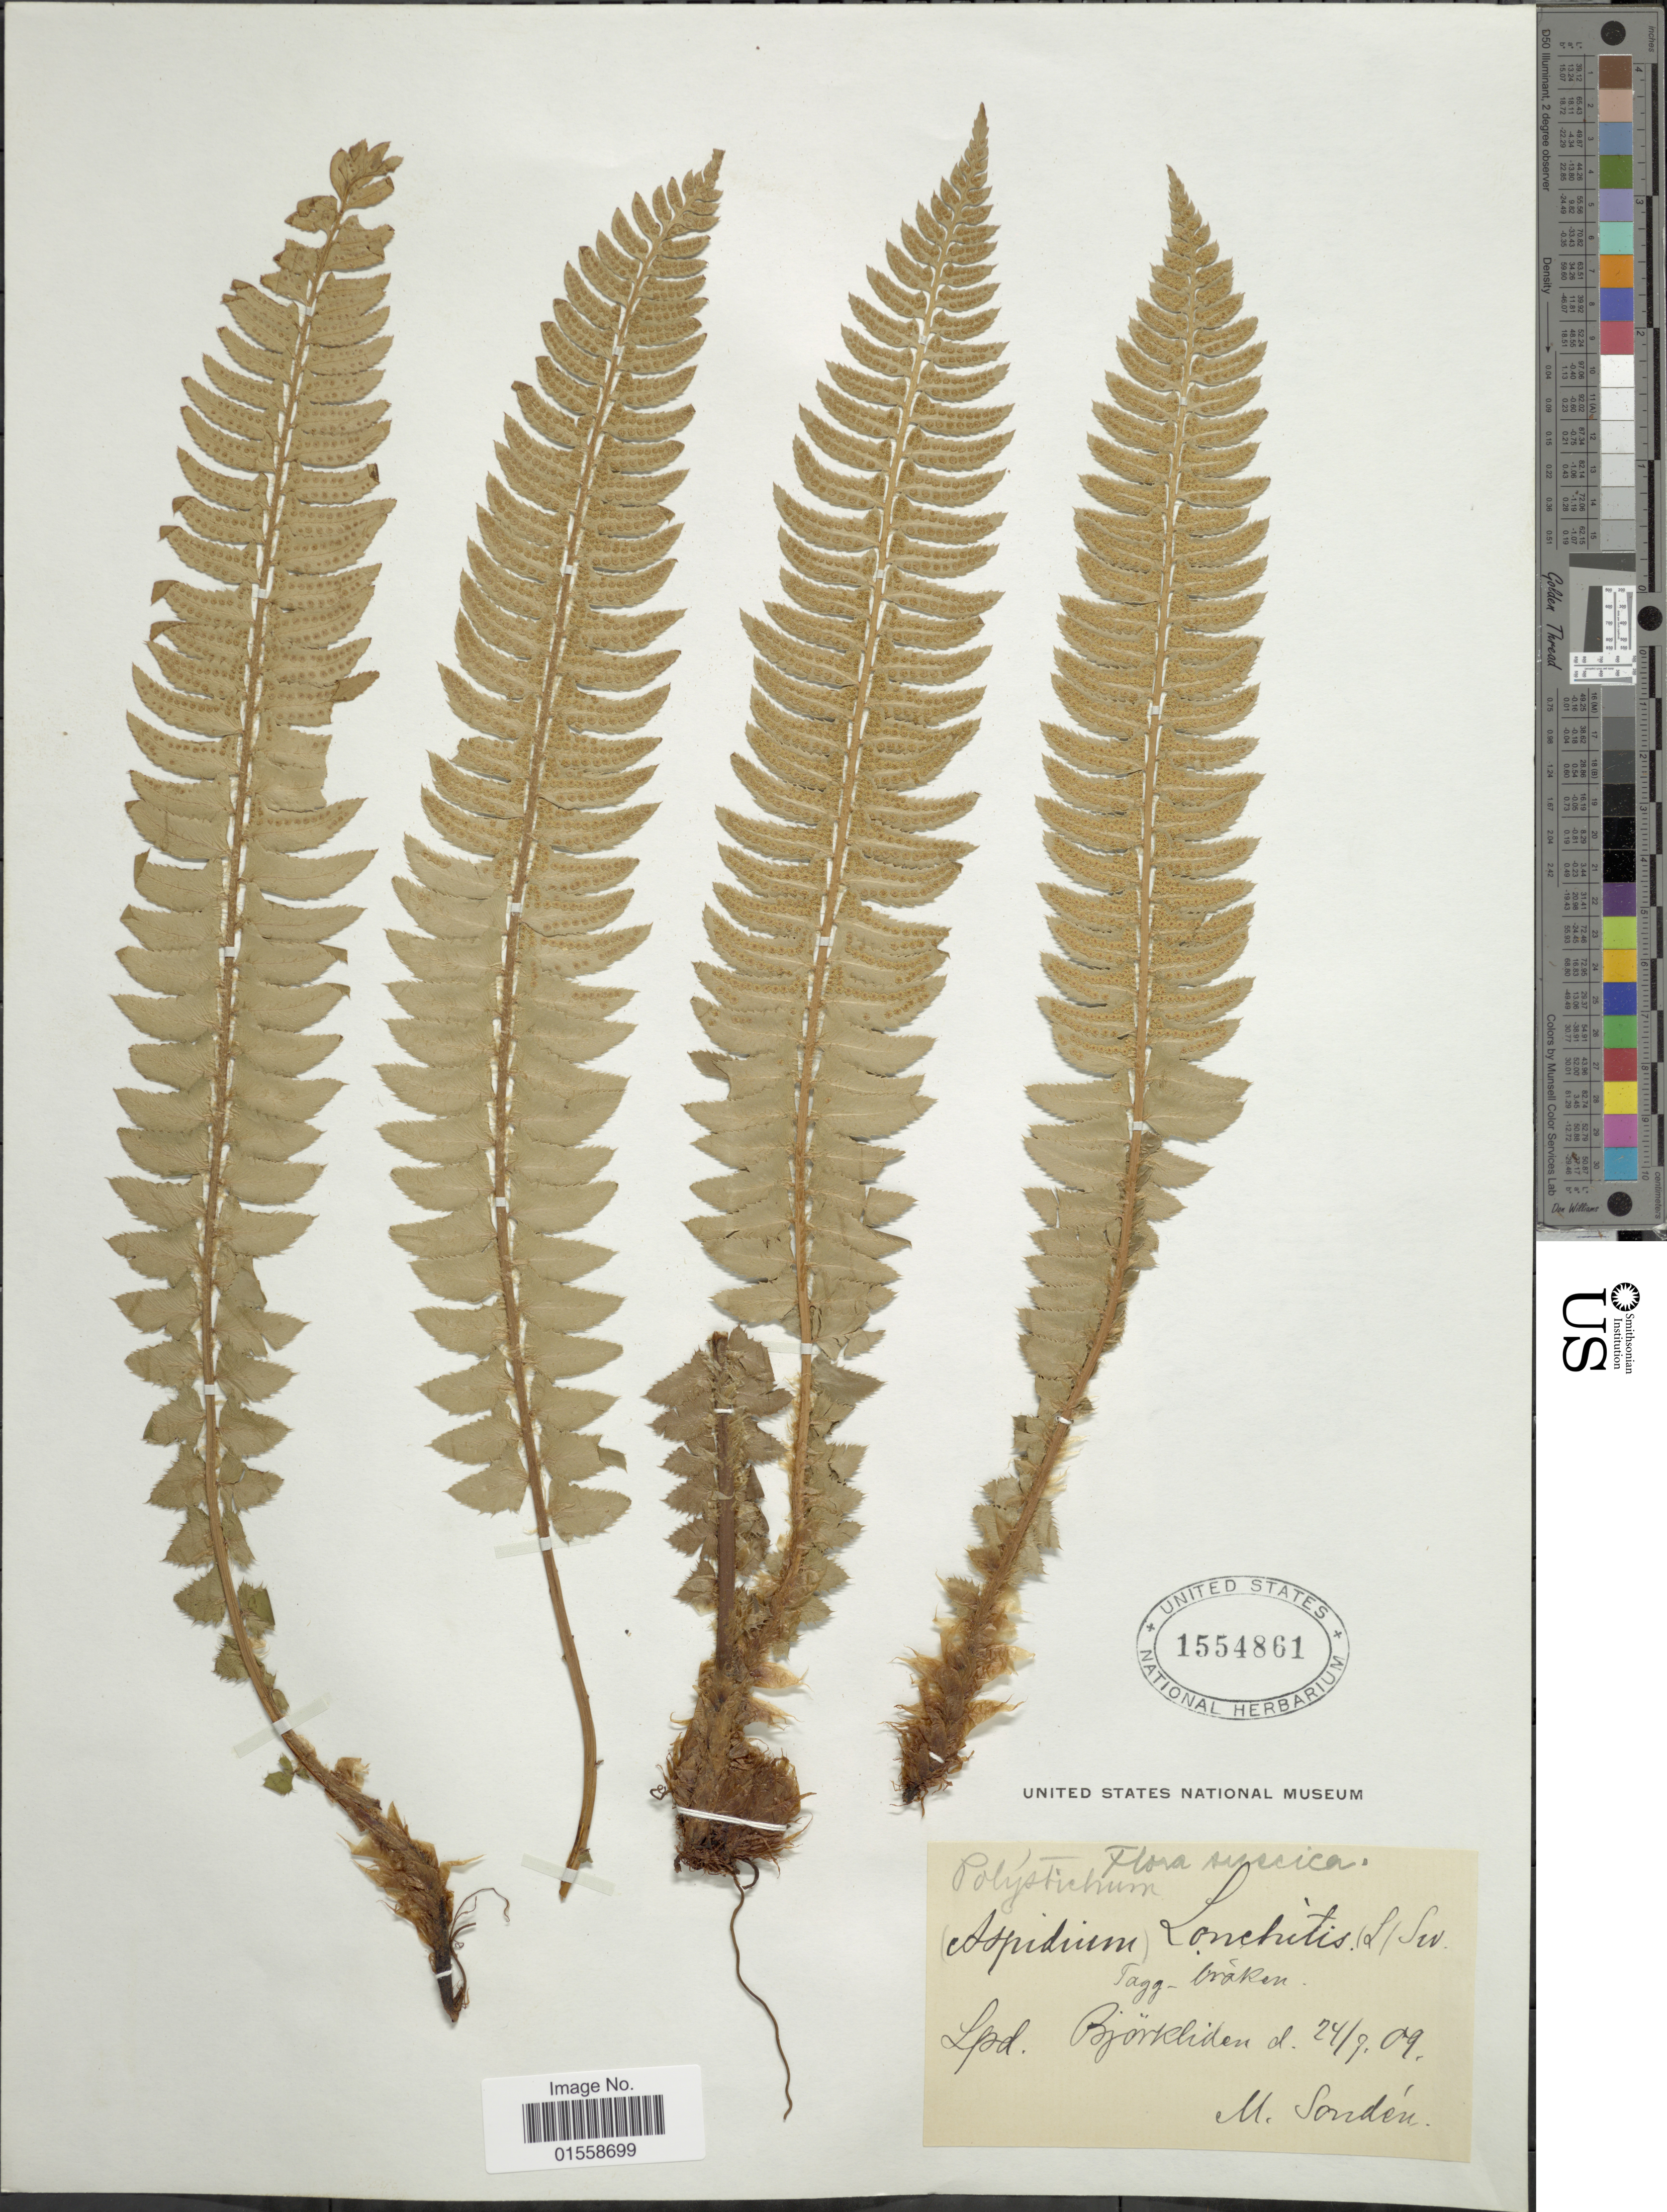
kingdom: Plantae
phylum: Tracheophyta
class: Polypodiopsida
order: Polypodiales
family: Dryopteridaceae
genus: Polystichum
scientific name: Polystichum lonchitis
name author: (Roth) L.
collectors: M. Sondén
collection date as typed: Transcribed d/m/y: 24/7/9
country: Sweden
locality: Suecica. Lpd. Bjorkliden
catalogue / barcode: US 1554861